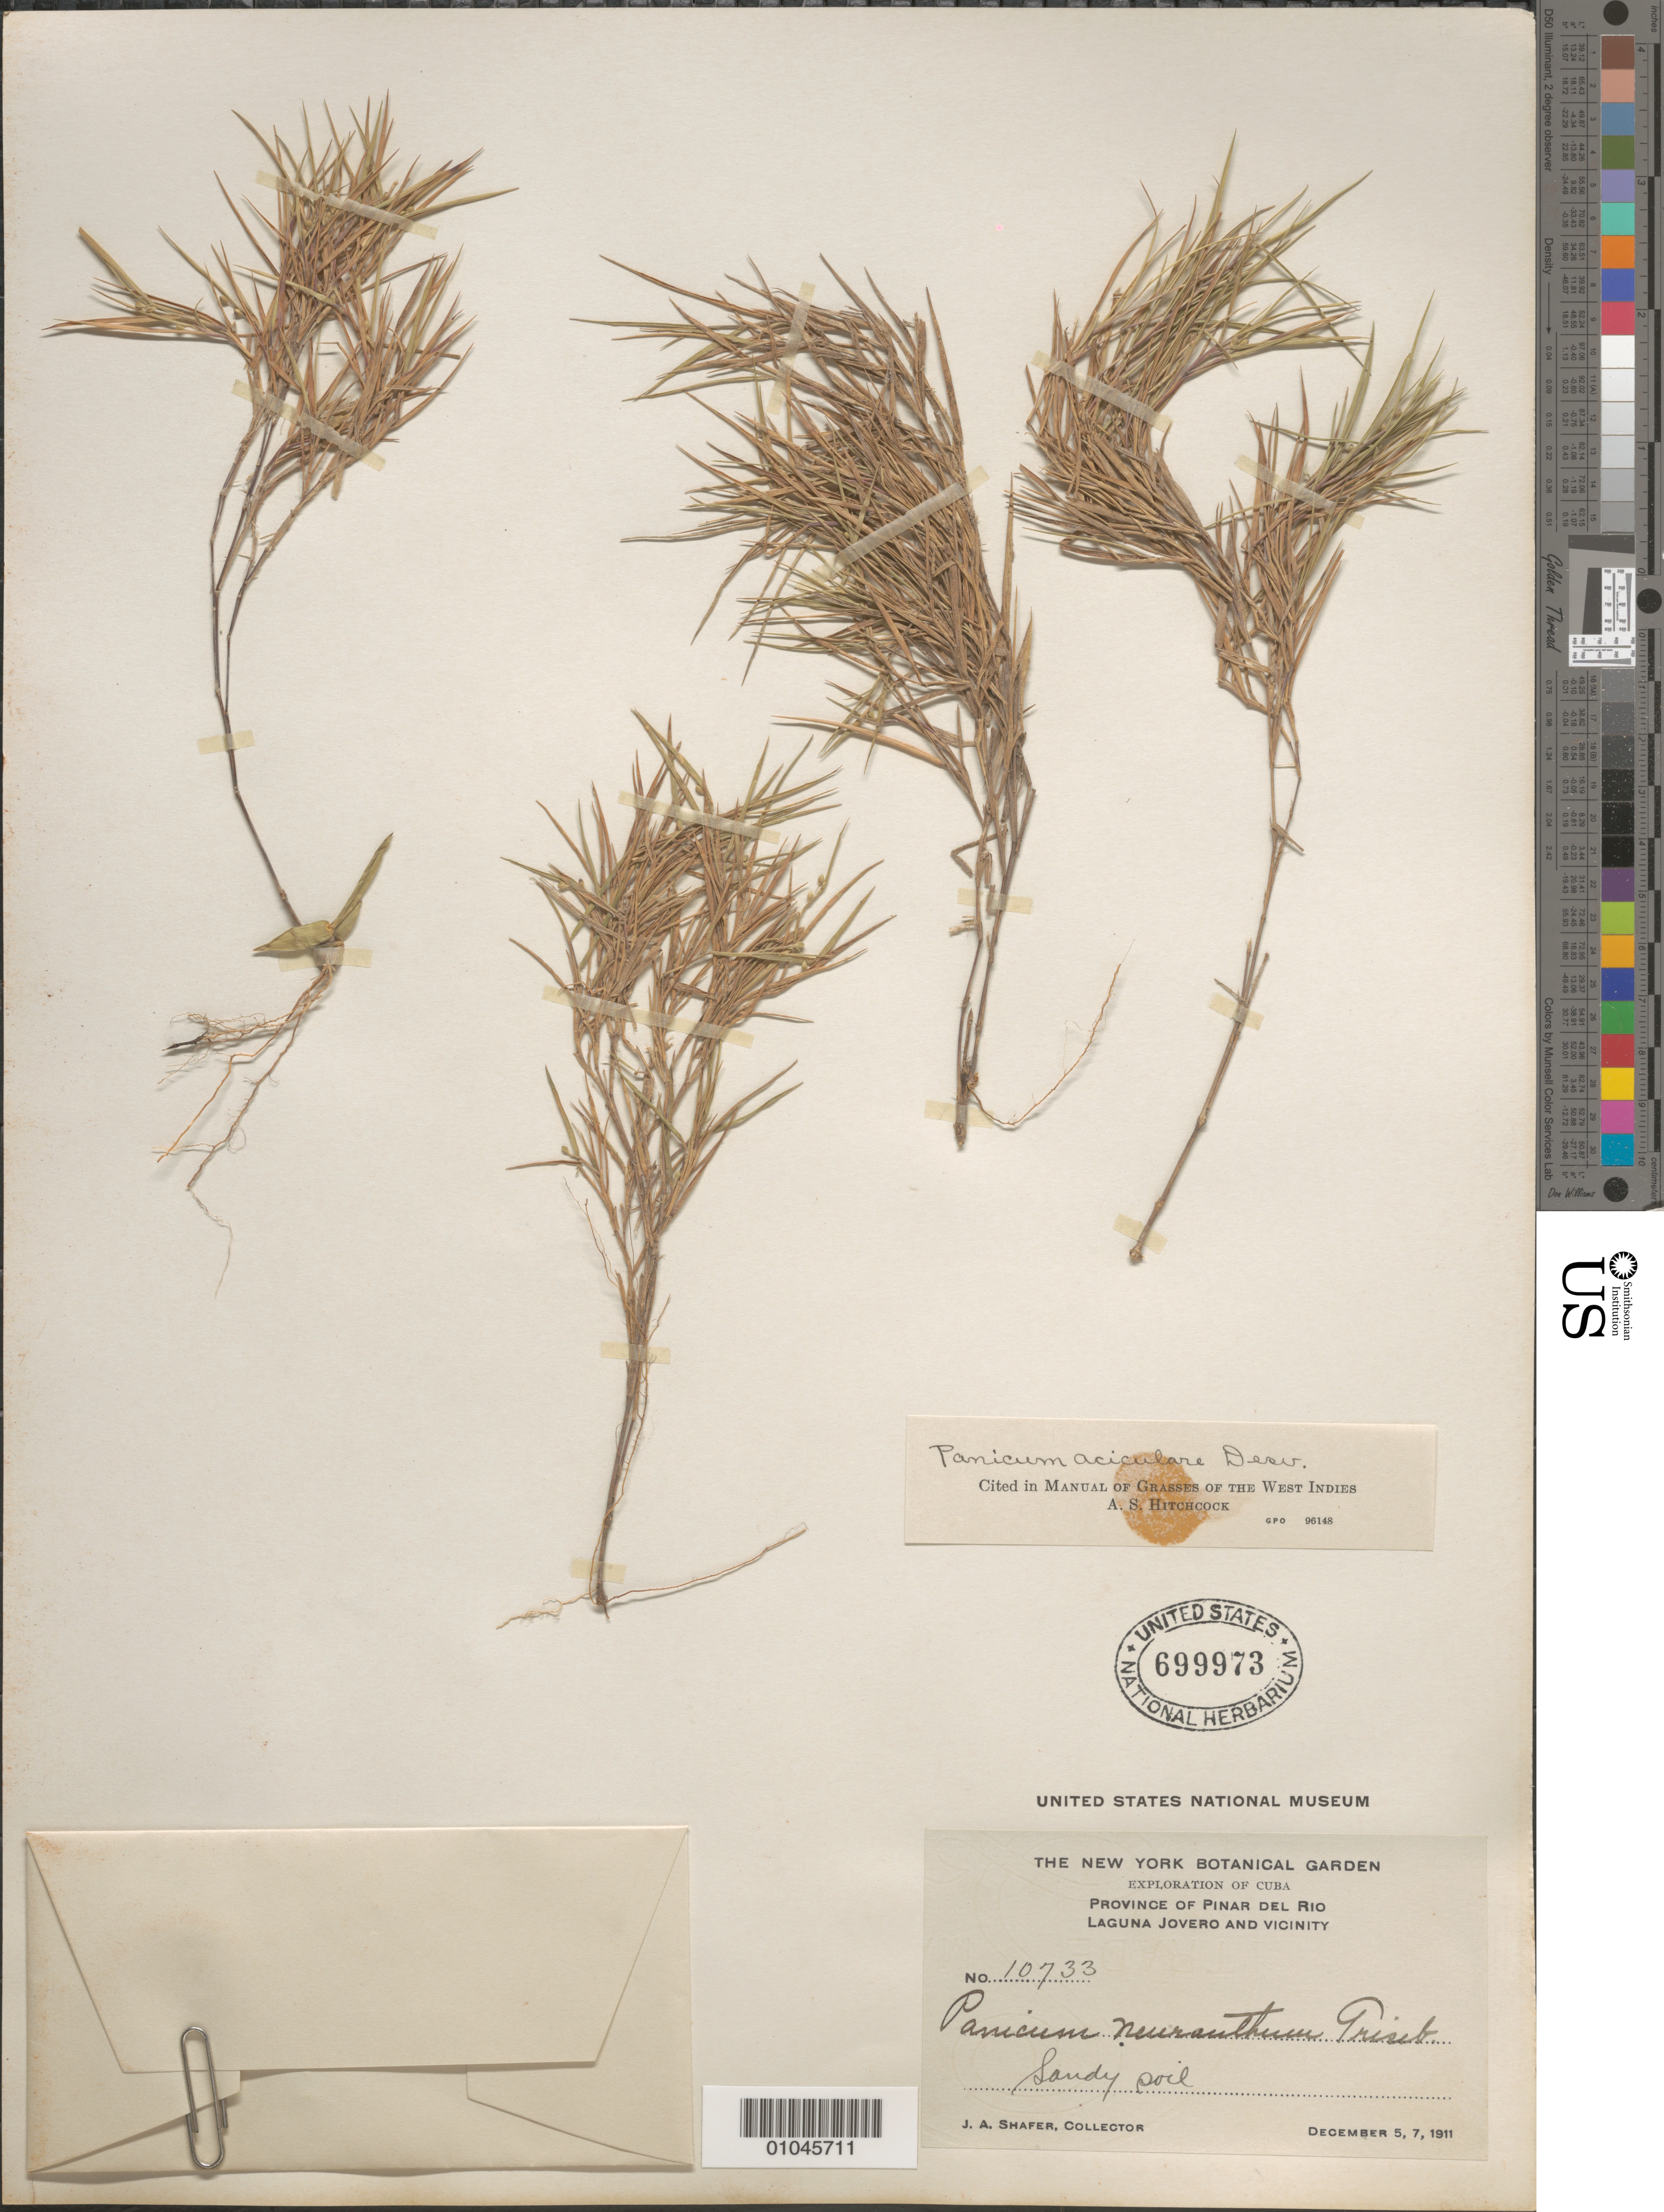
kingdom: Plantae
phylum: Tracheophyta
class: Liliopsida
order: Poales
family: Poaceae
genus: Panicum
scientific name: Panicum aciculare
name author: Desv. ex Poir.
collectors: J. A. Shafer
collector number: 10733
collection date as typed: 05 Dec 1911 and 07 Dec 1911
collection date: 1911-12-05,1911-12-07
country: Cuba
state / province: Pinar del Rio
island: Cuba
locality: Sandy soil Laguna Jovero and vicinity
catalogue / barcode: US 699973